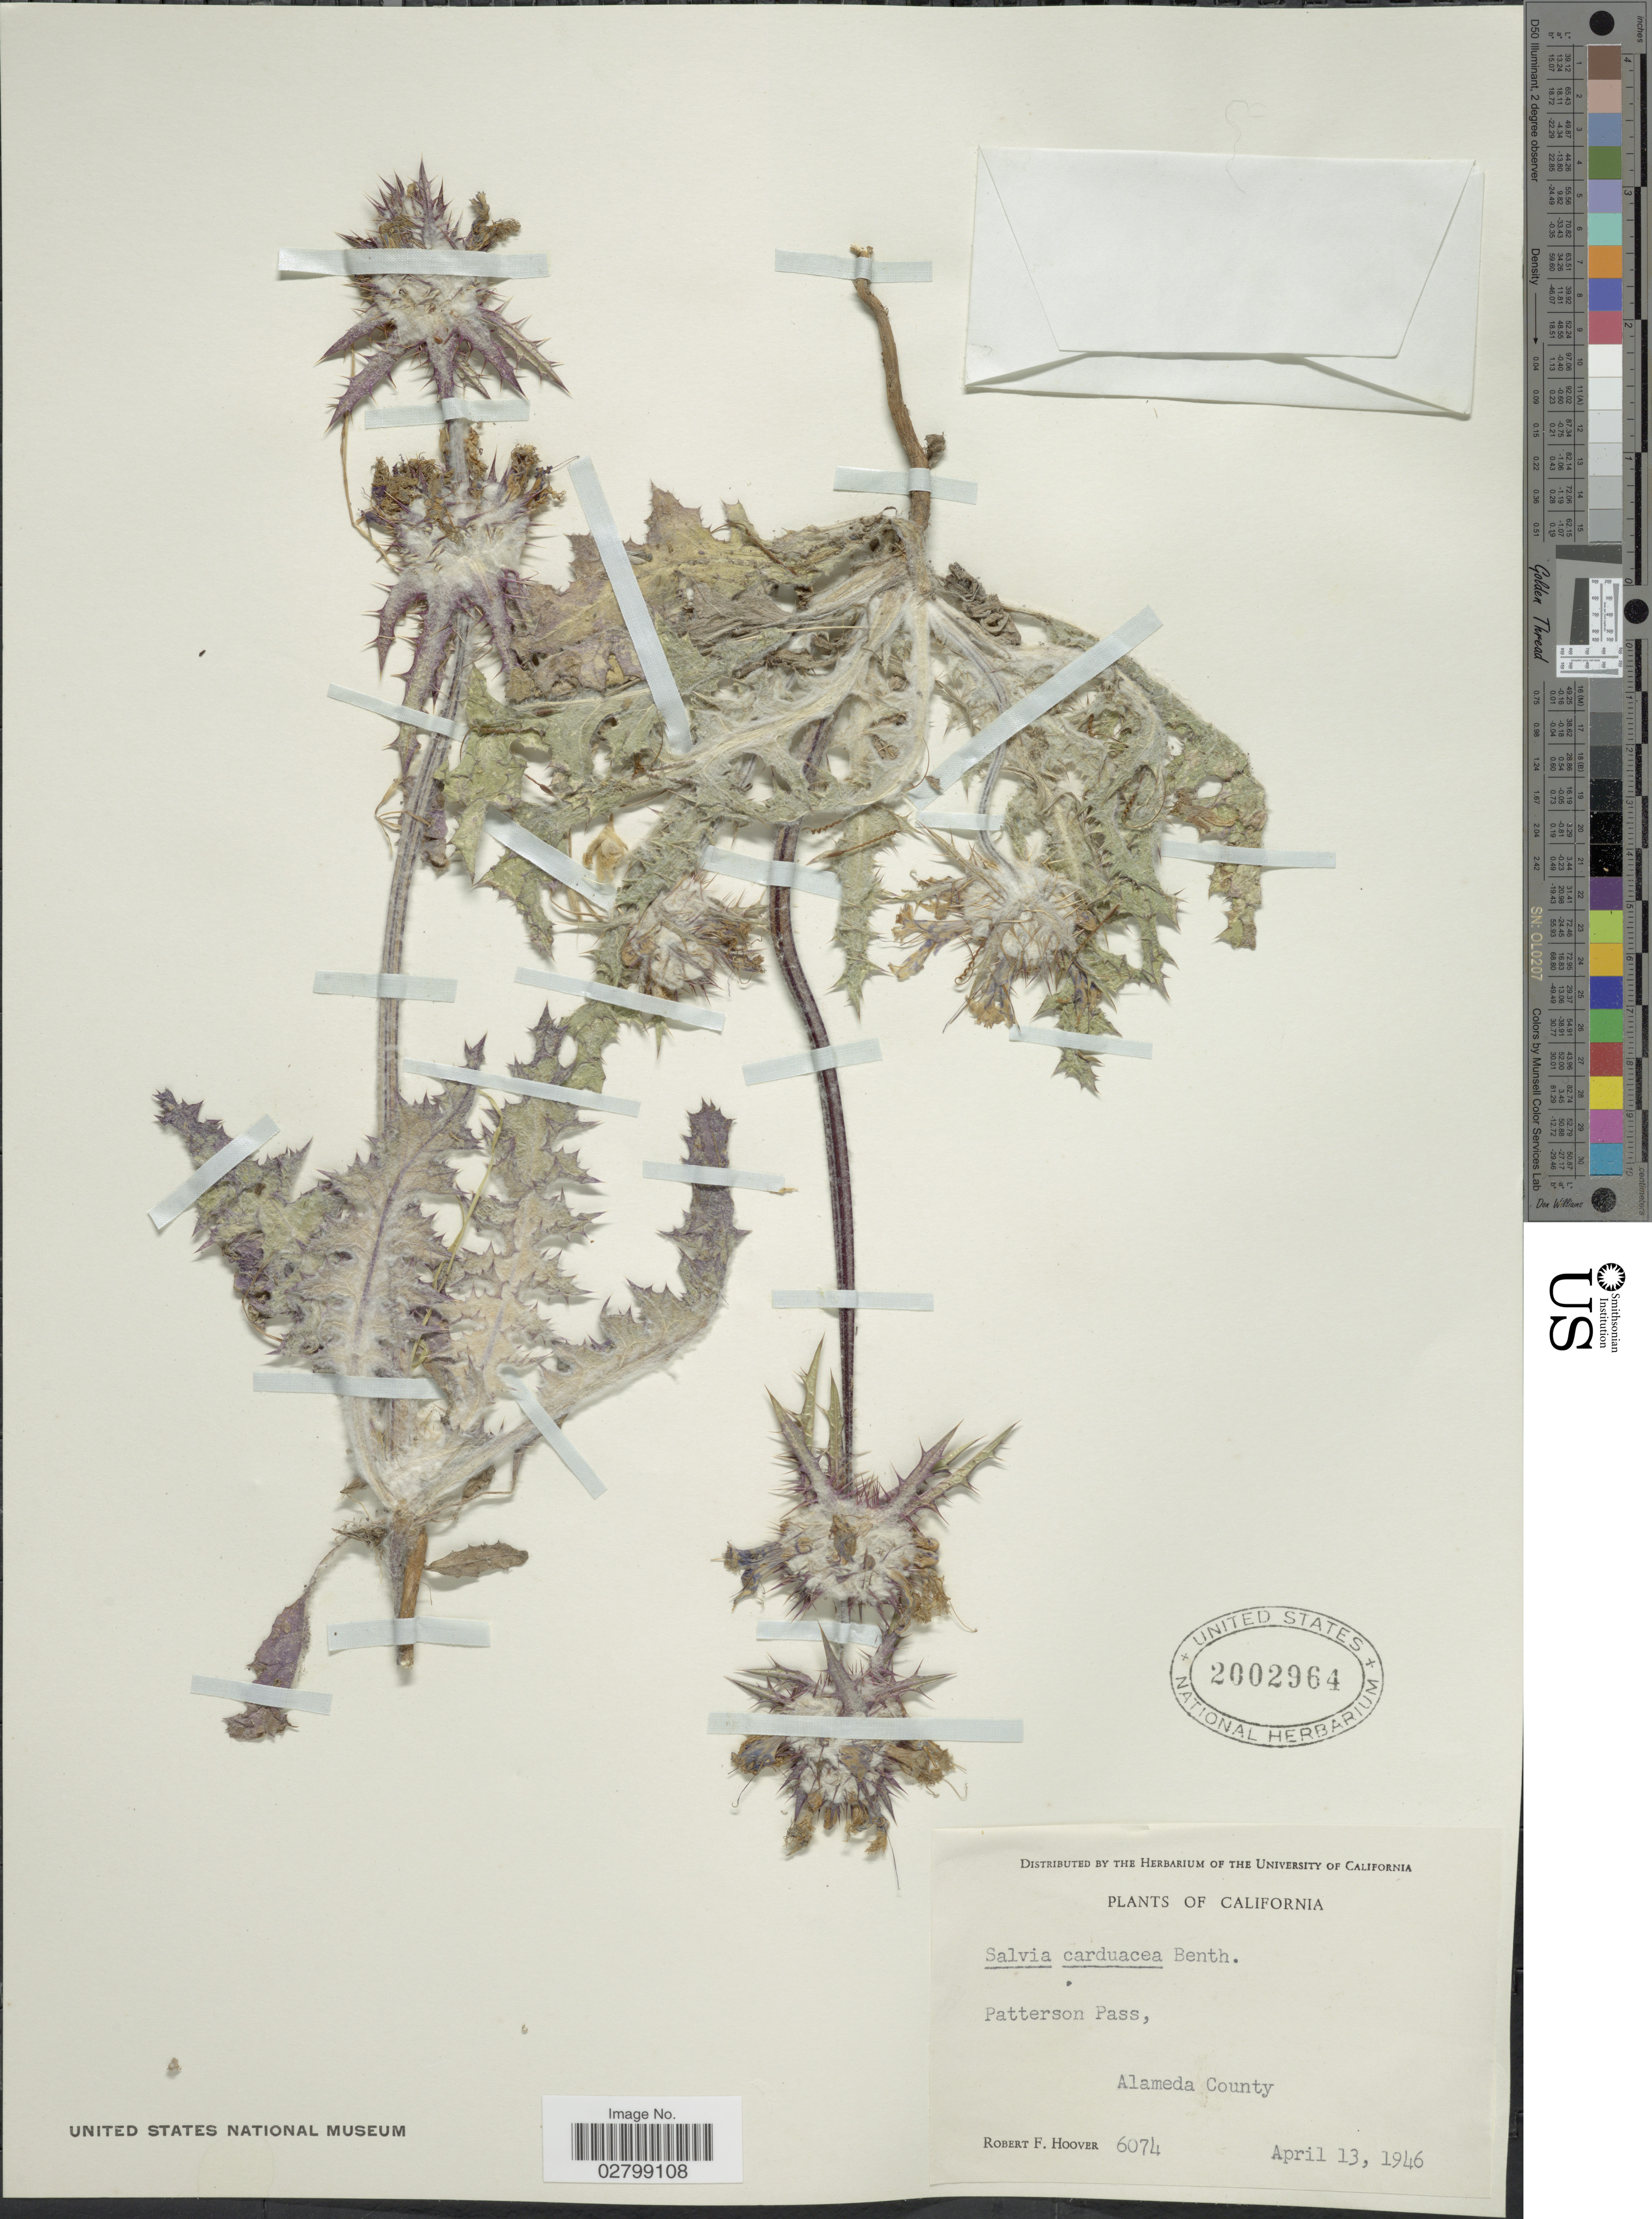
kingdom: Plantae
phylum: Tracheophyta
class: Magnoliopsida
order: Lamiales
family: Lamiaceae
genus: Salvia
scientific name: Salvia carduacea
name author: Benth.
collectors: R. F. Hoover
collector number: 6074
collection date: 1946-04-13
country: United States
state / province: California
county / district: Alameda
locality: Patterson Pass, Alameda County.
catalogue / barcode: US 2002964